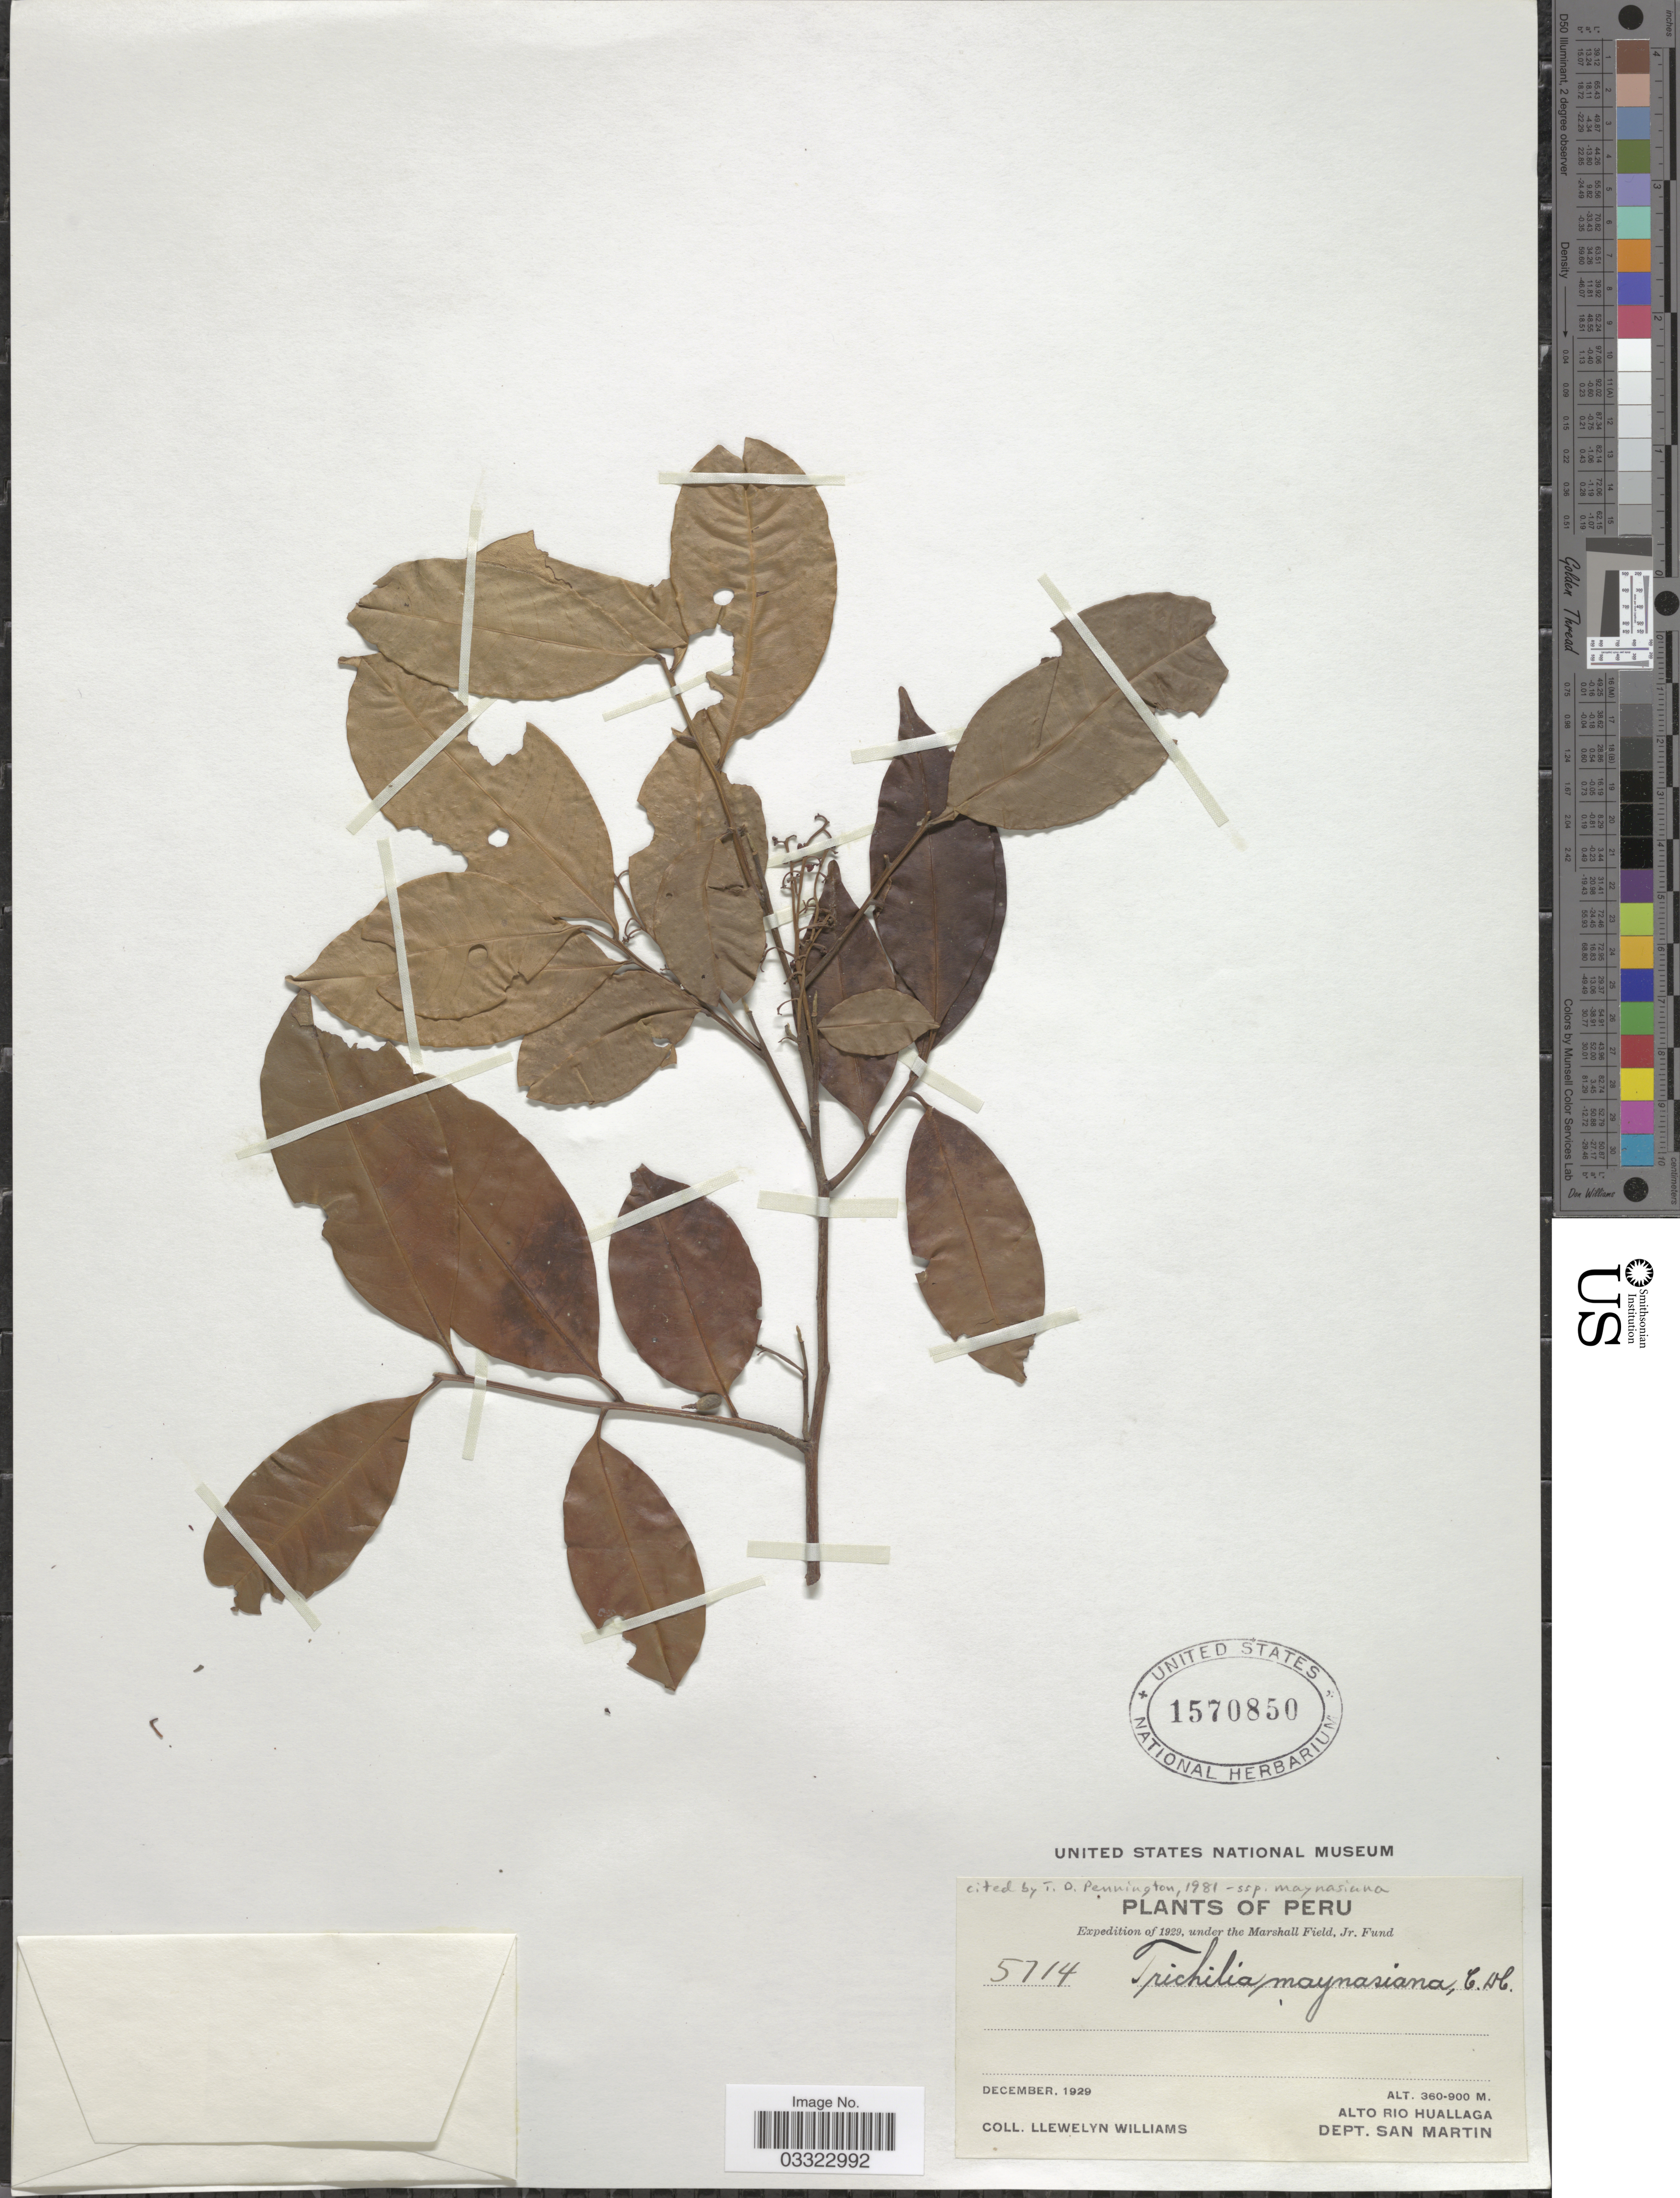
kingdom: Plantae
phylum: Tracheophyta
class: Magnoliopsida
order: Sapindales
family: Meliaceae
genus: Trichilia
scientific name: Trichilia maynasiana subsp. maynasiana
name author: C. DC.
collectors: Ll. Williams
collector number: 5714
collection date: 1929-12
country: Peru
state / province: San Martín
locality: Alto Rio Huallaga, Dept. San Martin.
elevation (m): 360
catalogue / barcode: US 1570850